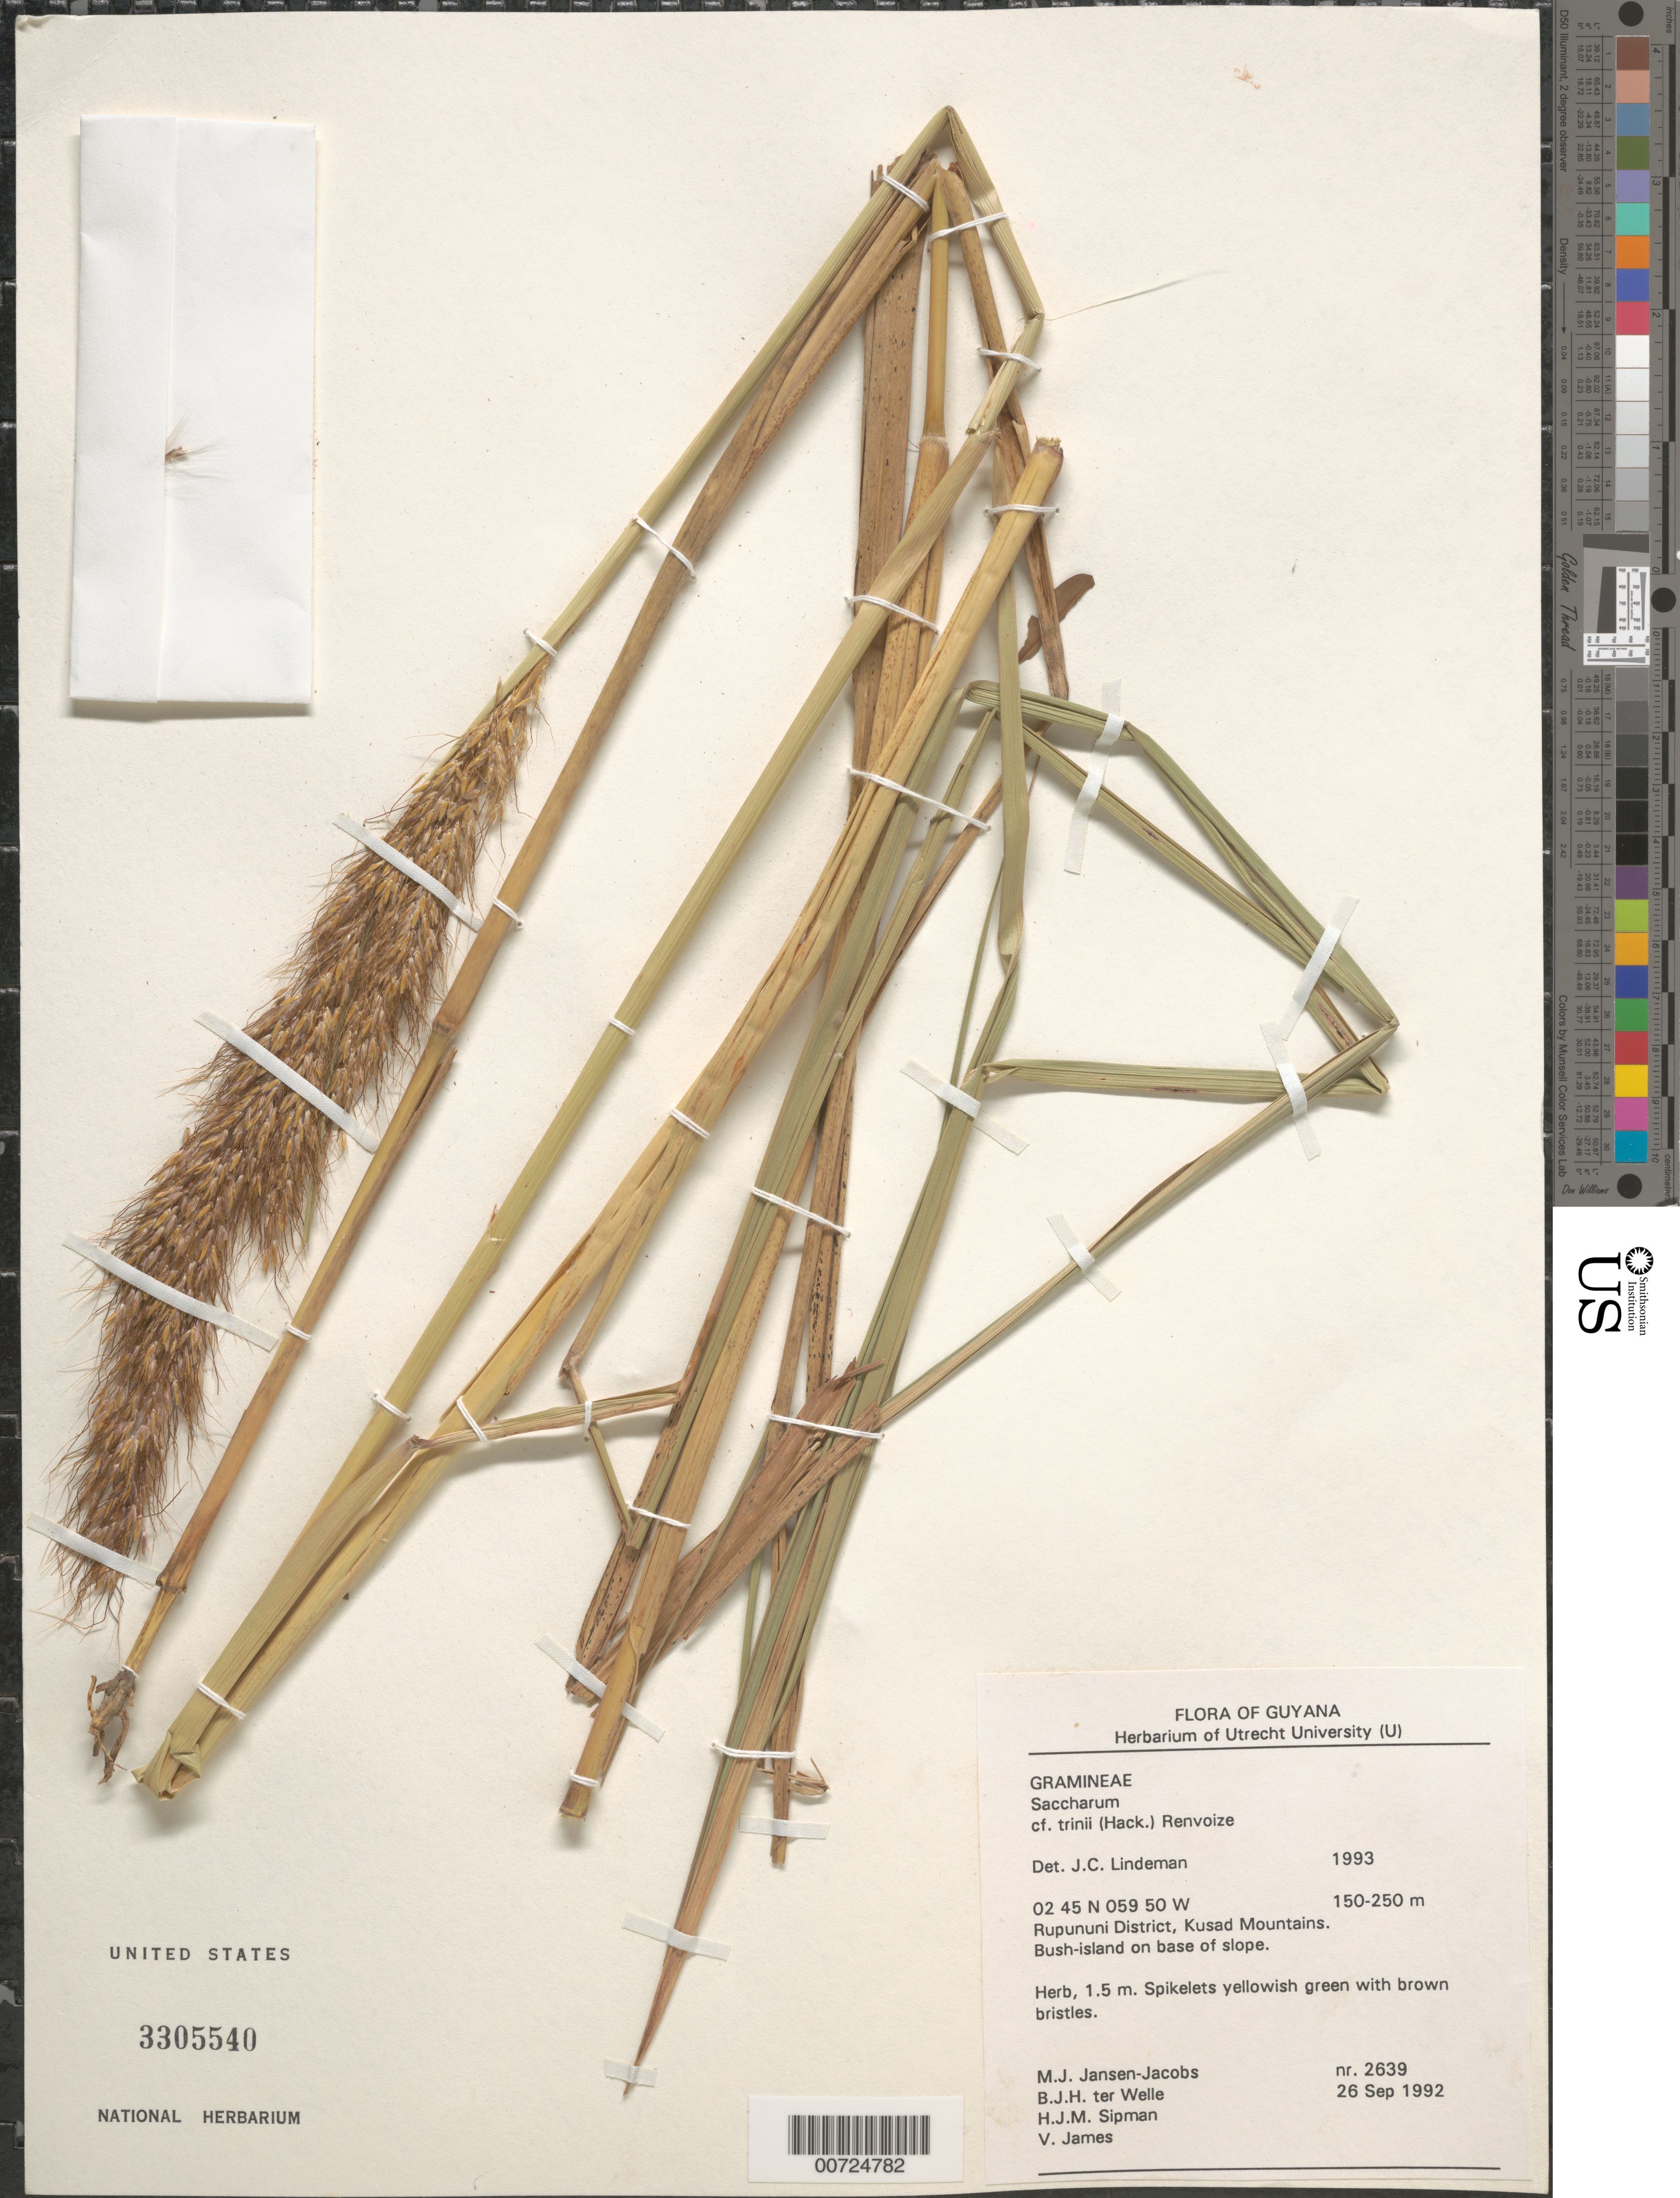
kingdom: Plantae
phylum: Tracheophyta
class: Liliopsida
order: Poales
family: Poaceae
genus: Erianthus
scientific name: Erianthus trinii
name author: Hack.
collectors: M. J. Jansen-Jacobs, B. Welle, H. J. M. Sipman & V. James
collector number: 2639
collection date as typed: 26-Sep-92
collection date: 1992-09-26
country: Guyana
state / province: U. Takutu-U. Essequibo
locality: Kusad Mountains, Rupununi District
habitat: Bush-island on base of slope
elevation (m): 150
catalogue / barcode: US 3305540